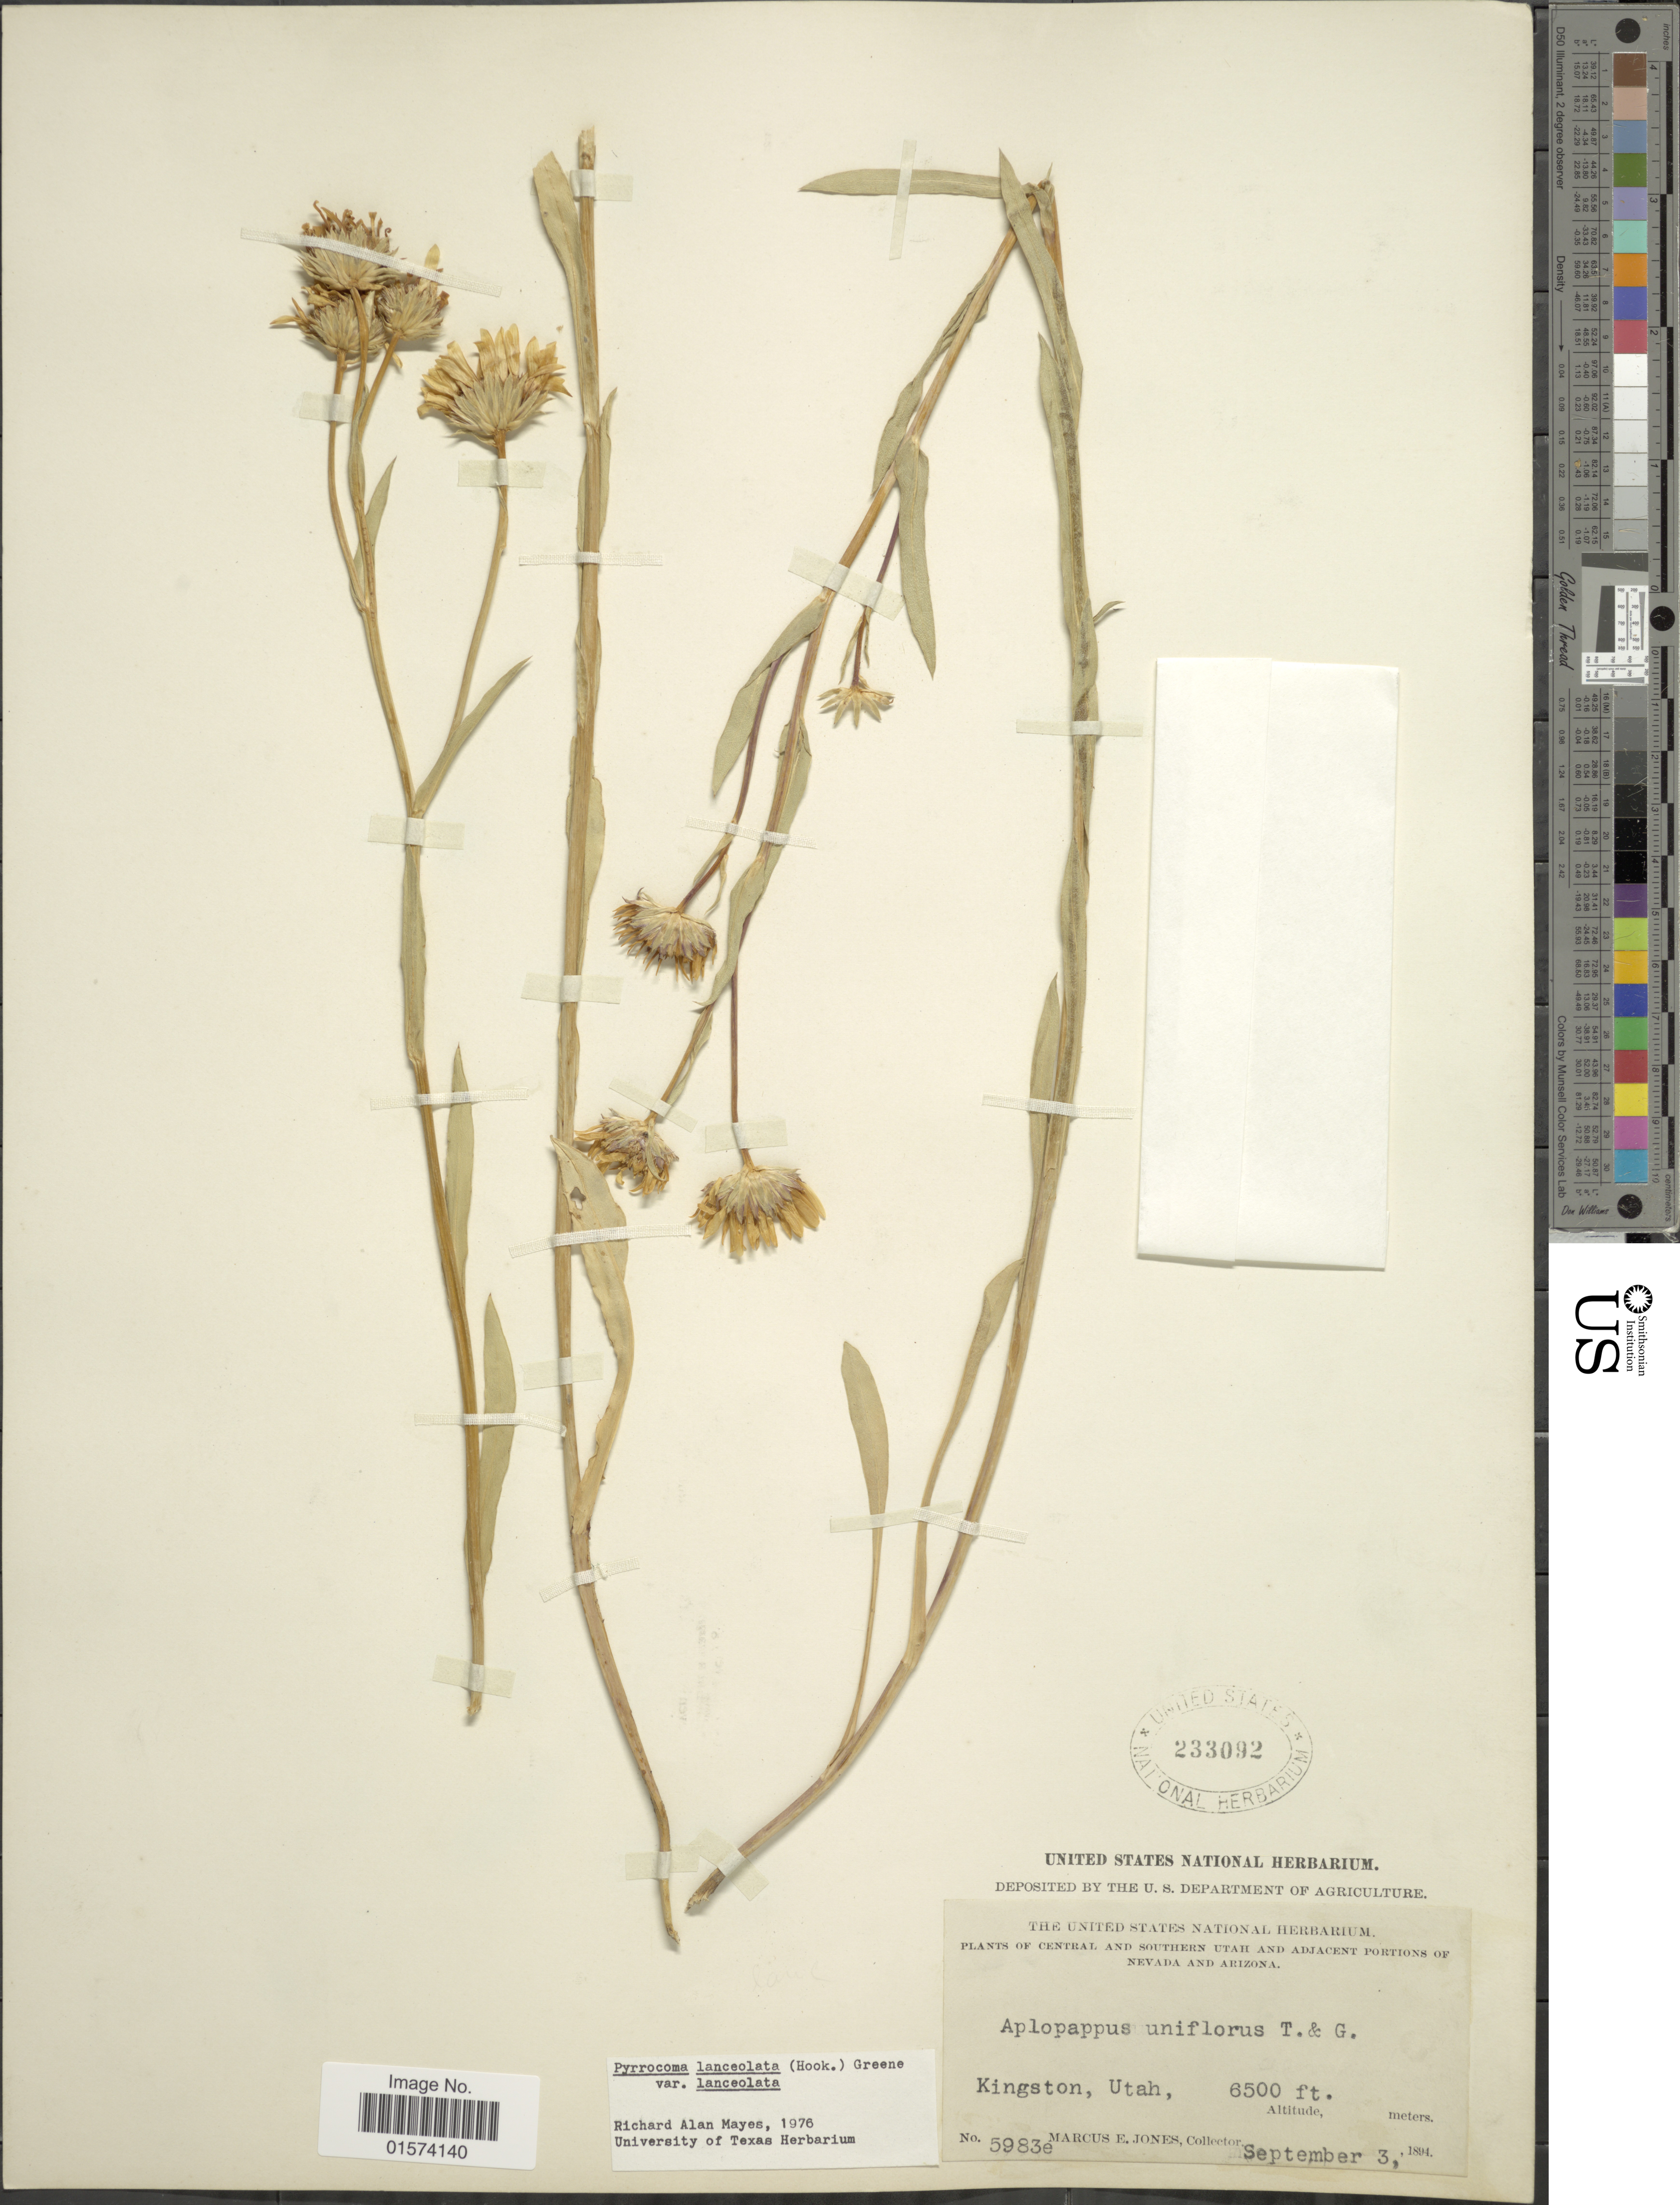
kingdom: Plantae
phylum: Tracheophyta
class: Magnoliopsida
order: Asterales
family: Asteraceae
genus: Pyrrocoma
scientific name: Pyrrocoma lanceolata var. lanceolata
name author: (Hook.) Greene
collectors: M. E. Jones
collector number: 5983e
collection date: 1894-09-03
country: United States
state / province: Utah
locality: Central and Southern Utah, Kingston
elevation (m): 1981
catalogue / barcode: US 233092